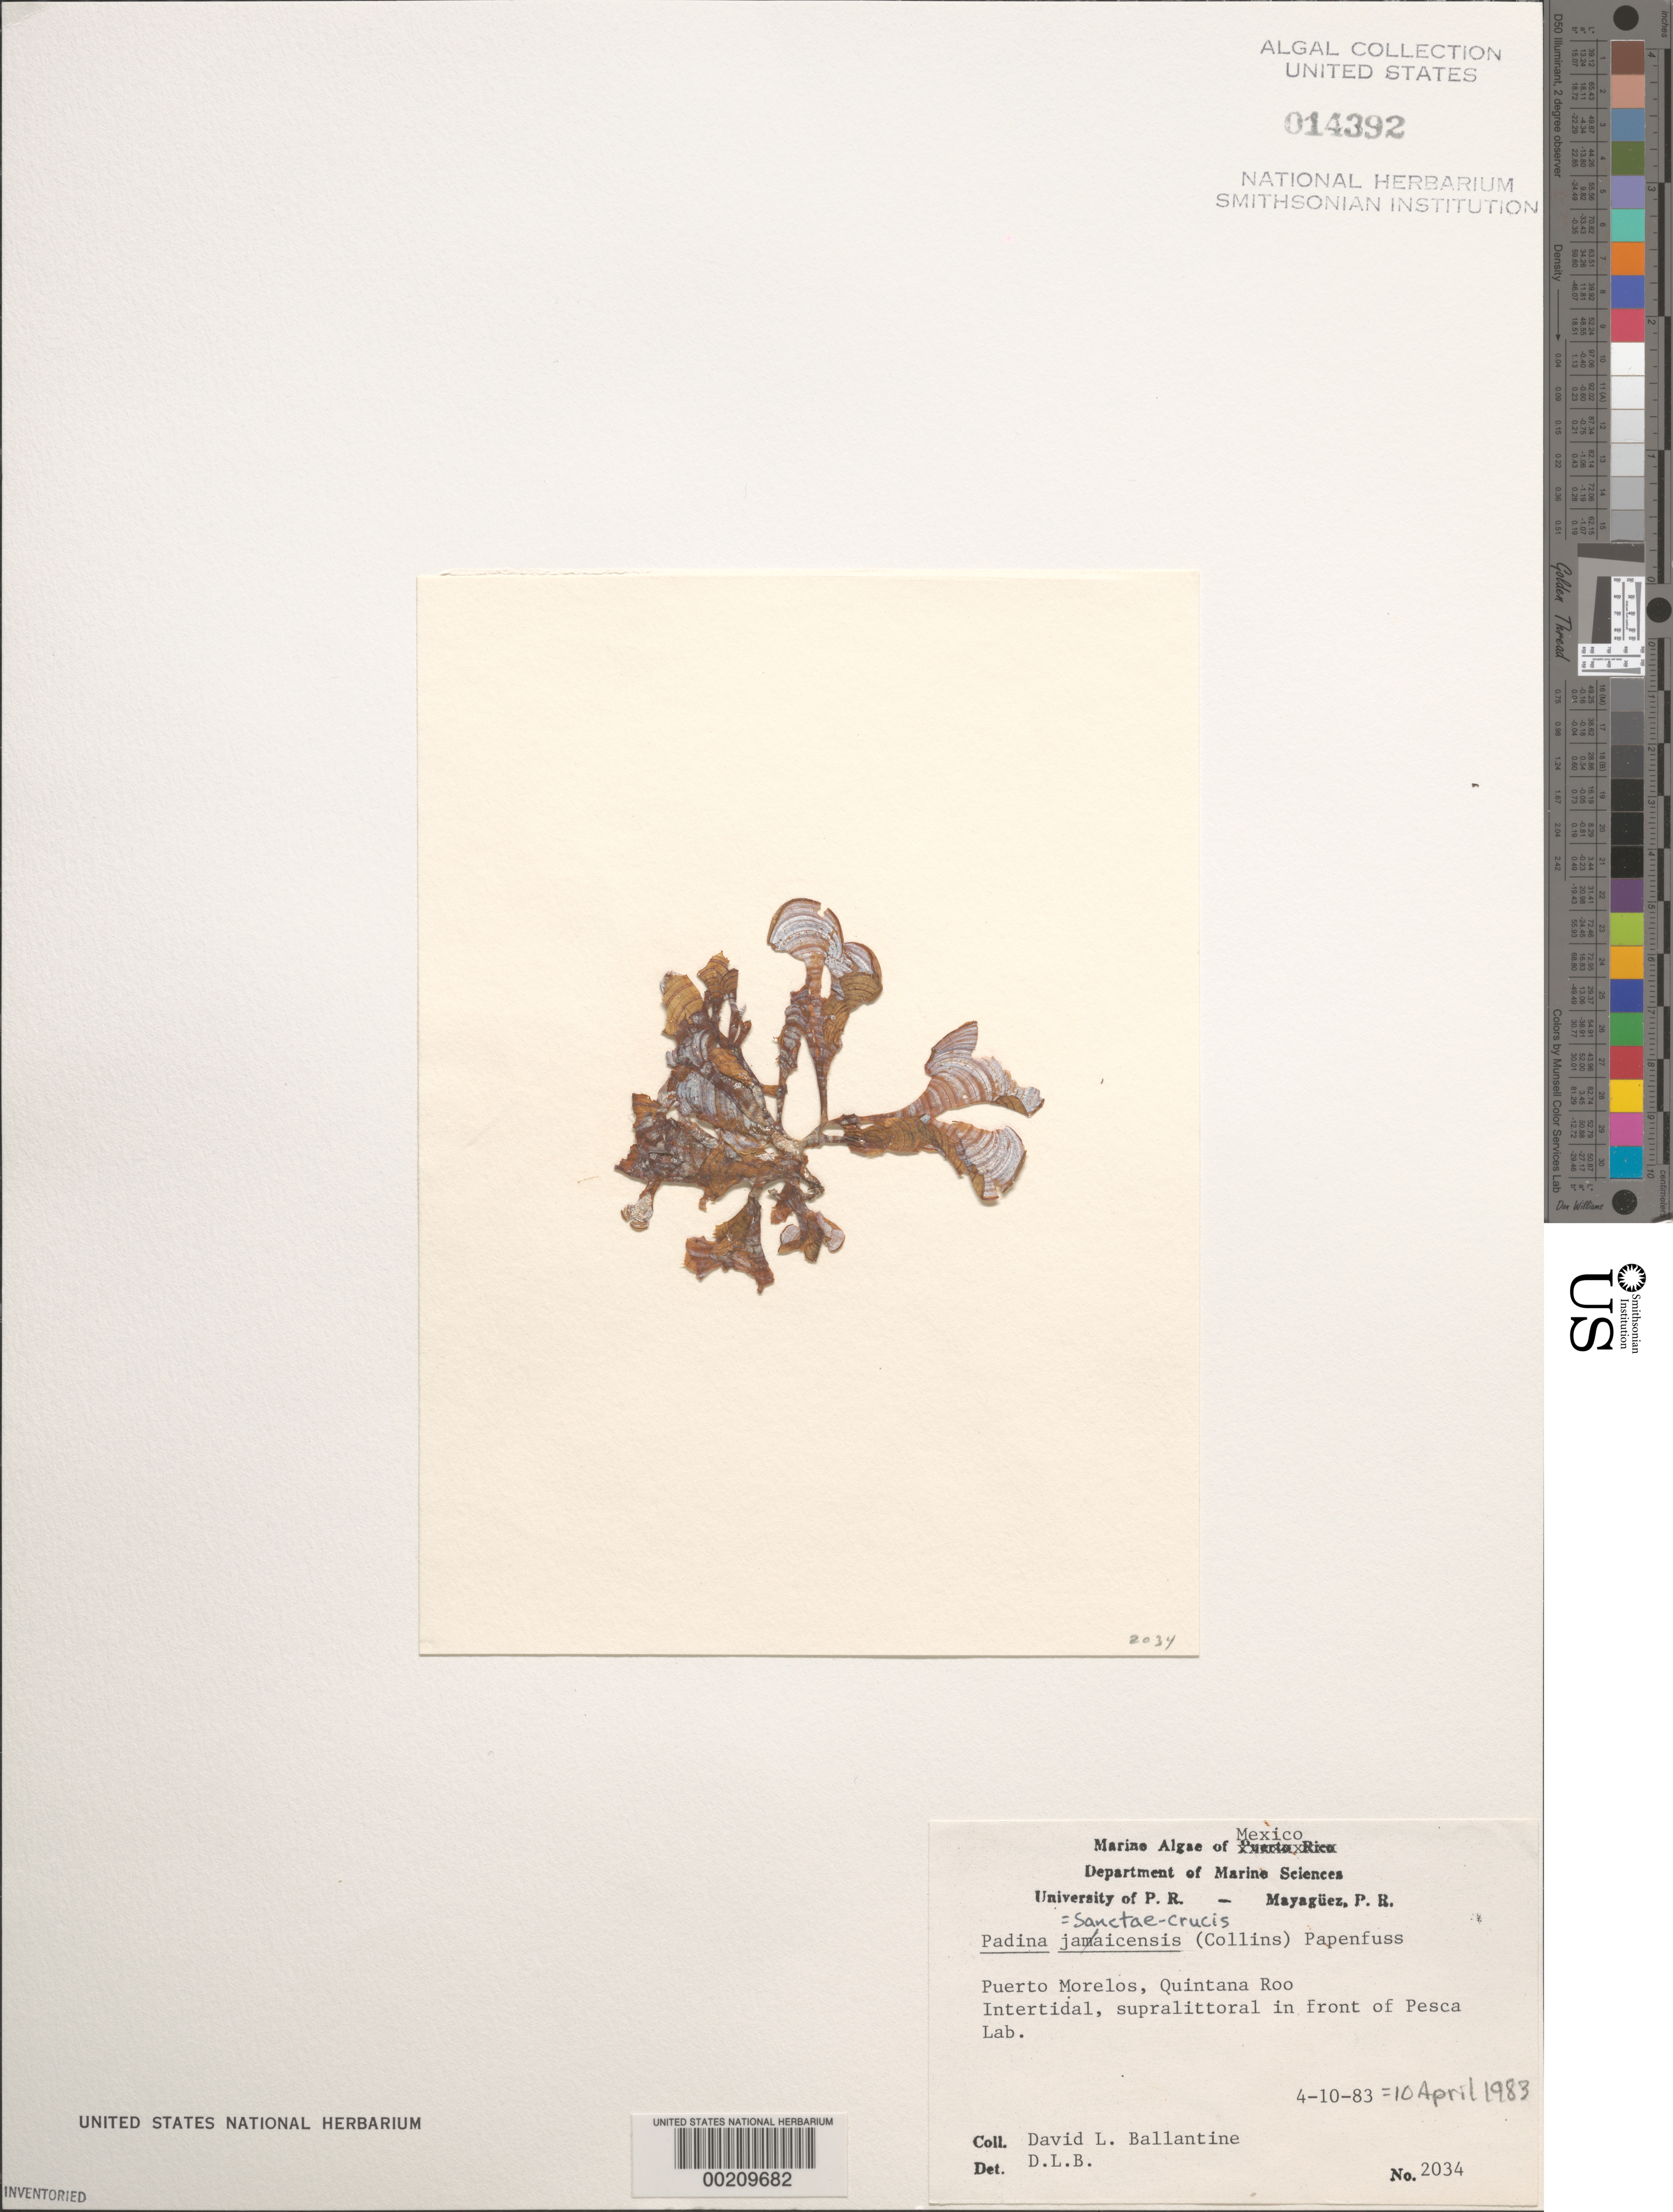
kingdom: Chromista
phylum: Ochrophyta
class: Phaeophyceae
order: Dictyotales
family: Dictyotaceae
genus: Padina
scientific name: Padina sanctae-crucis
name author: Børgesen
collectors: D.L. Ballantine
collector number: DLB 2034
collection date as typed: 10 Apr 1983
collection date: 1983-04-10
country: Mexico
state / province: Quintana Roo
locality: Puerto Morelos, Pesca Laboratory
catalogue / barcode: US 14392